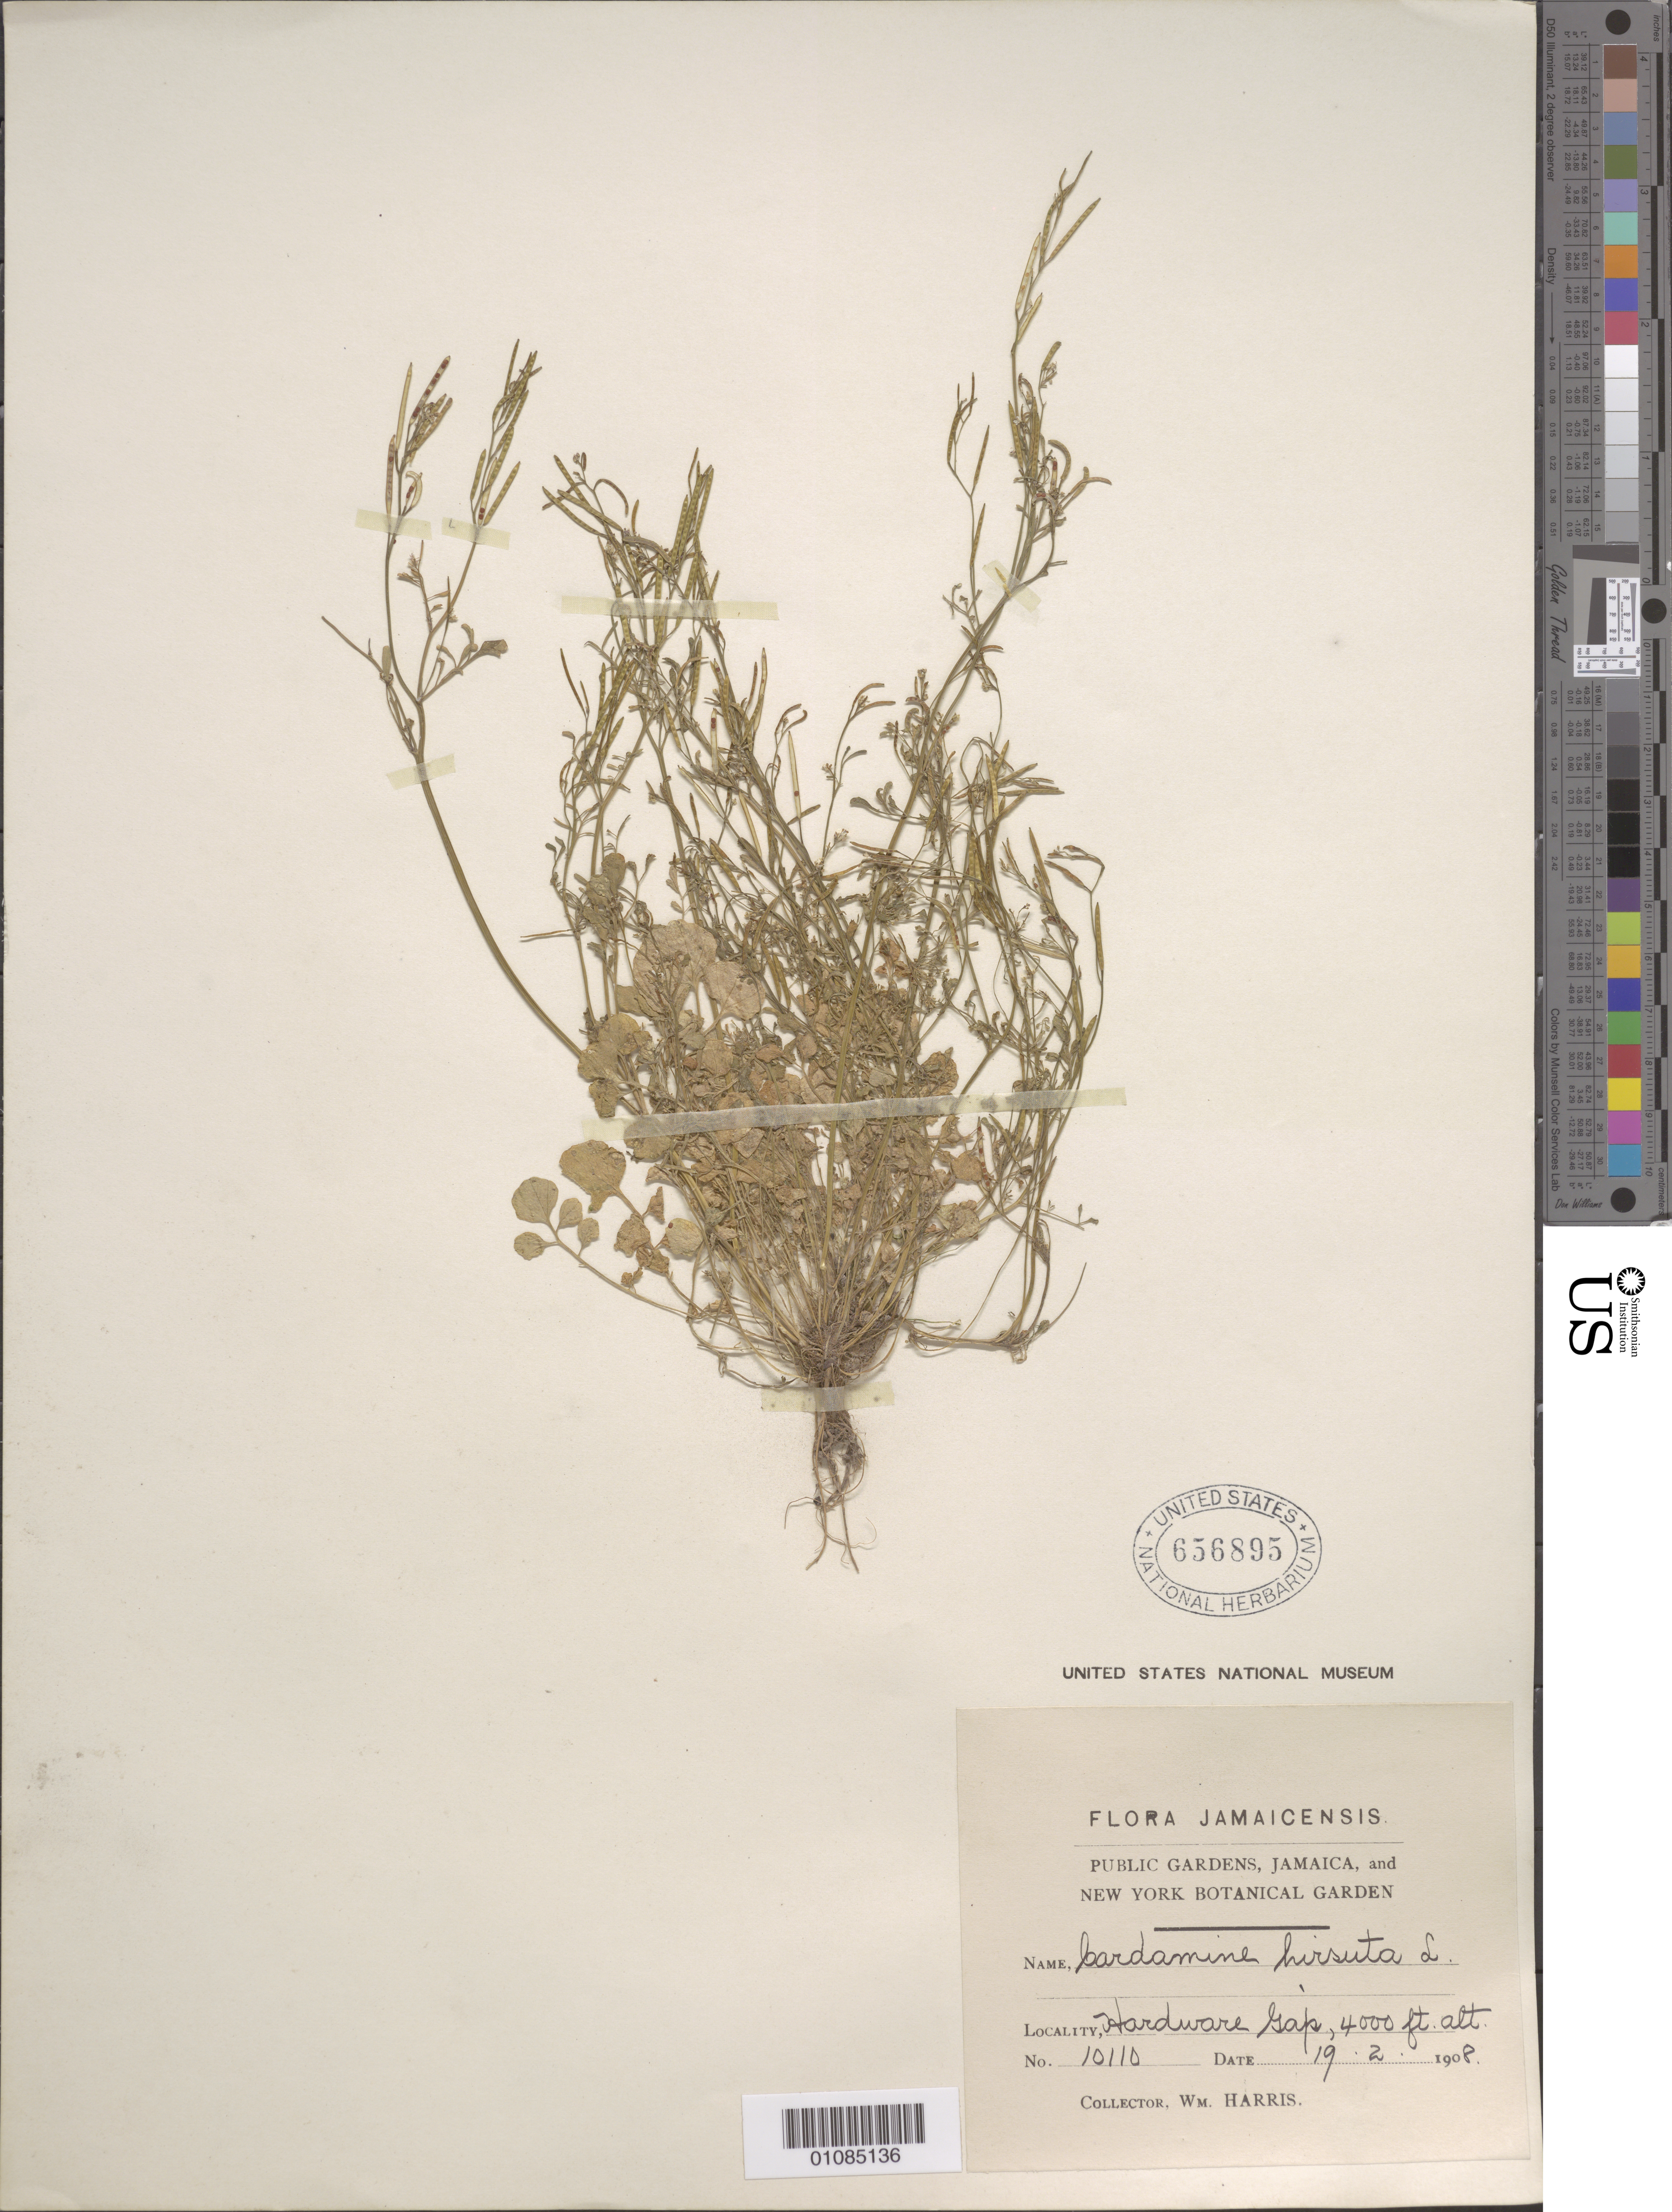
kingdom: Plantae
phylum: Tracheophyta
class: Magnoliopsida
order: Brassicales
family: Brassicaceae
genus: Cardamine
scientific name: Cardamine hirsuta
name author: L.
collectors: W. Harris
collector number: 10110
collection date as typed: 19 Feb 1908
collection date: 1908-02-19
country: Jamaica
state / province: Portland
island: Jamaica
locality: Hardware Gap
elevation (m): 1219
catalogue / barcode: US 656895